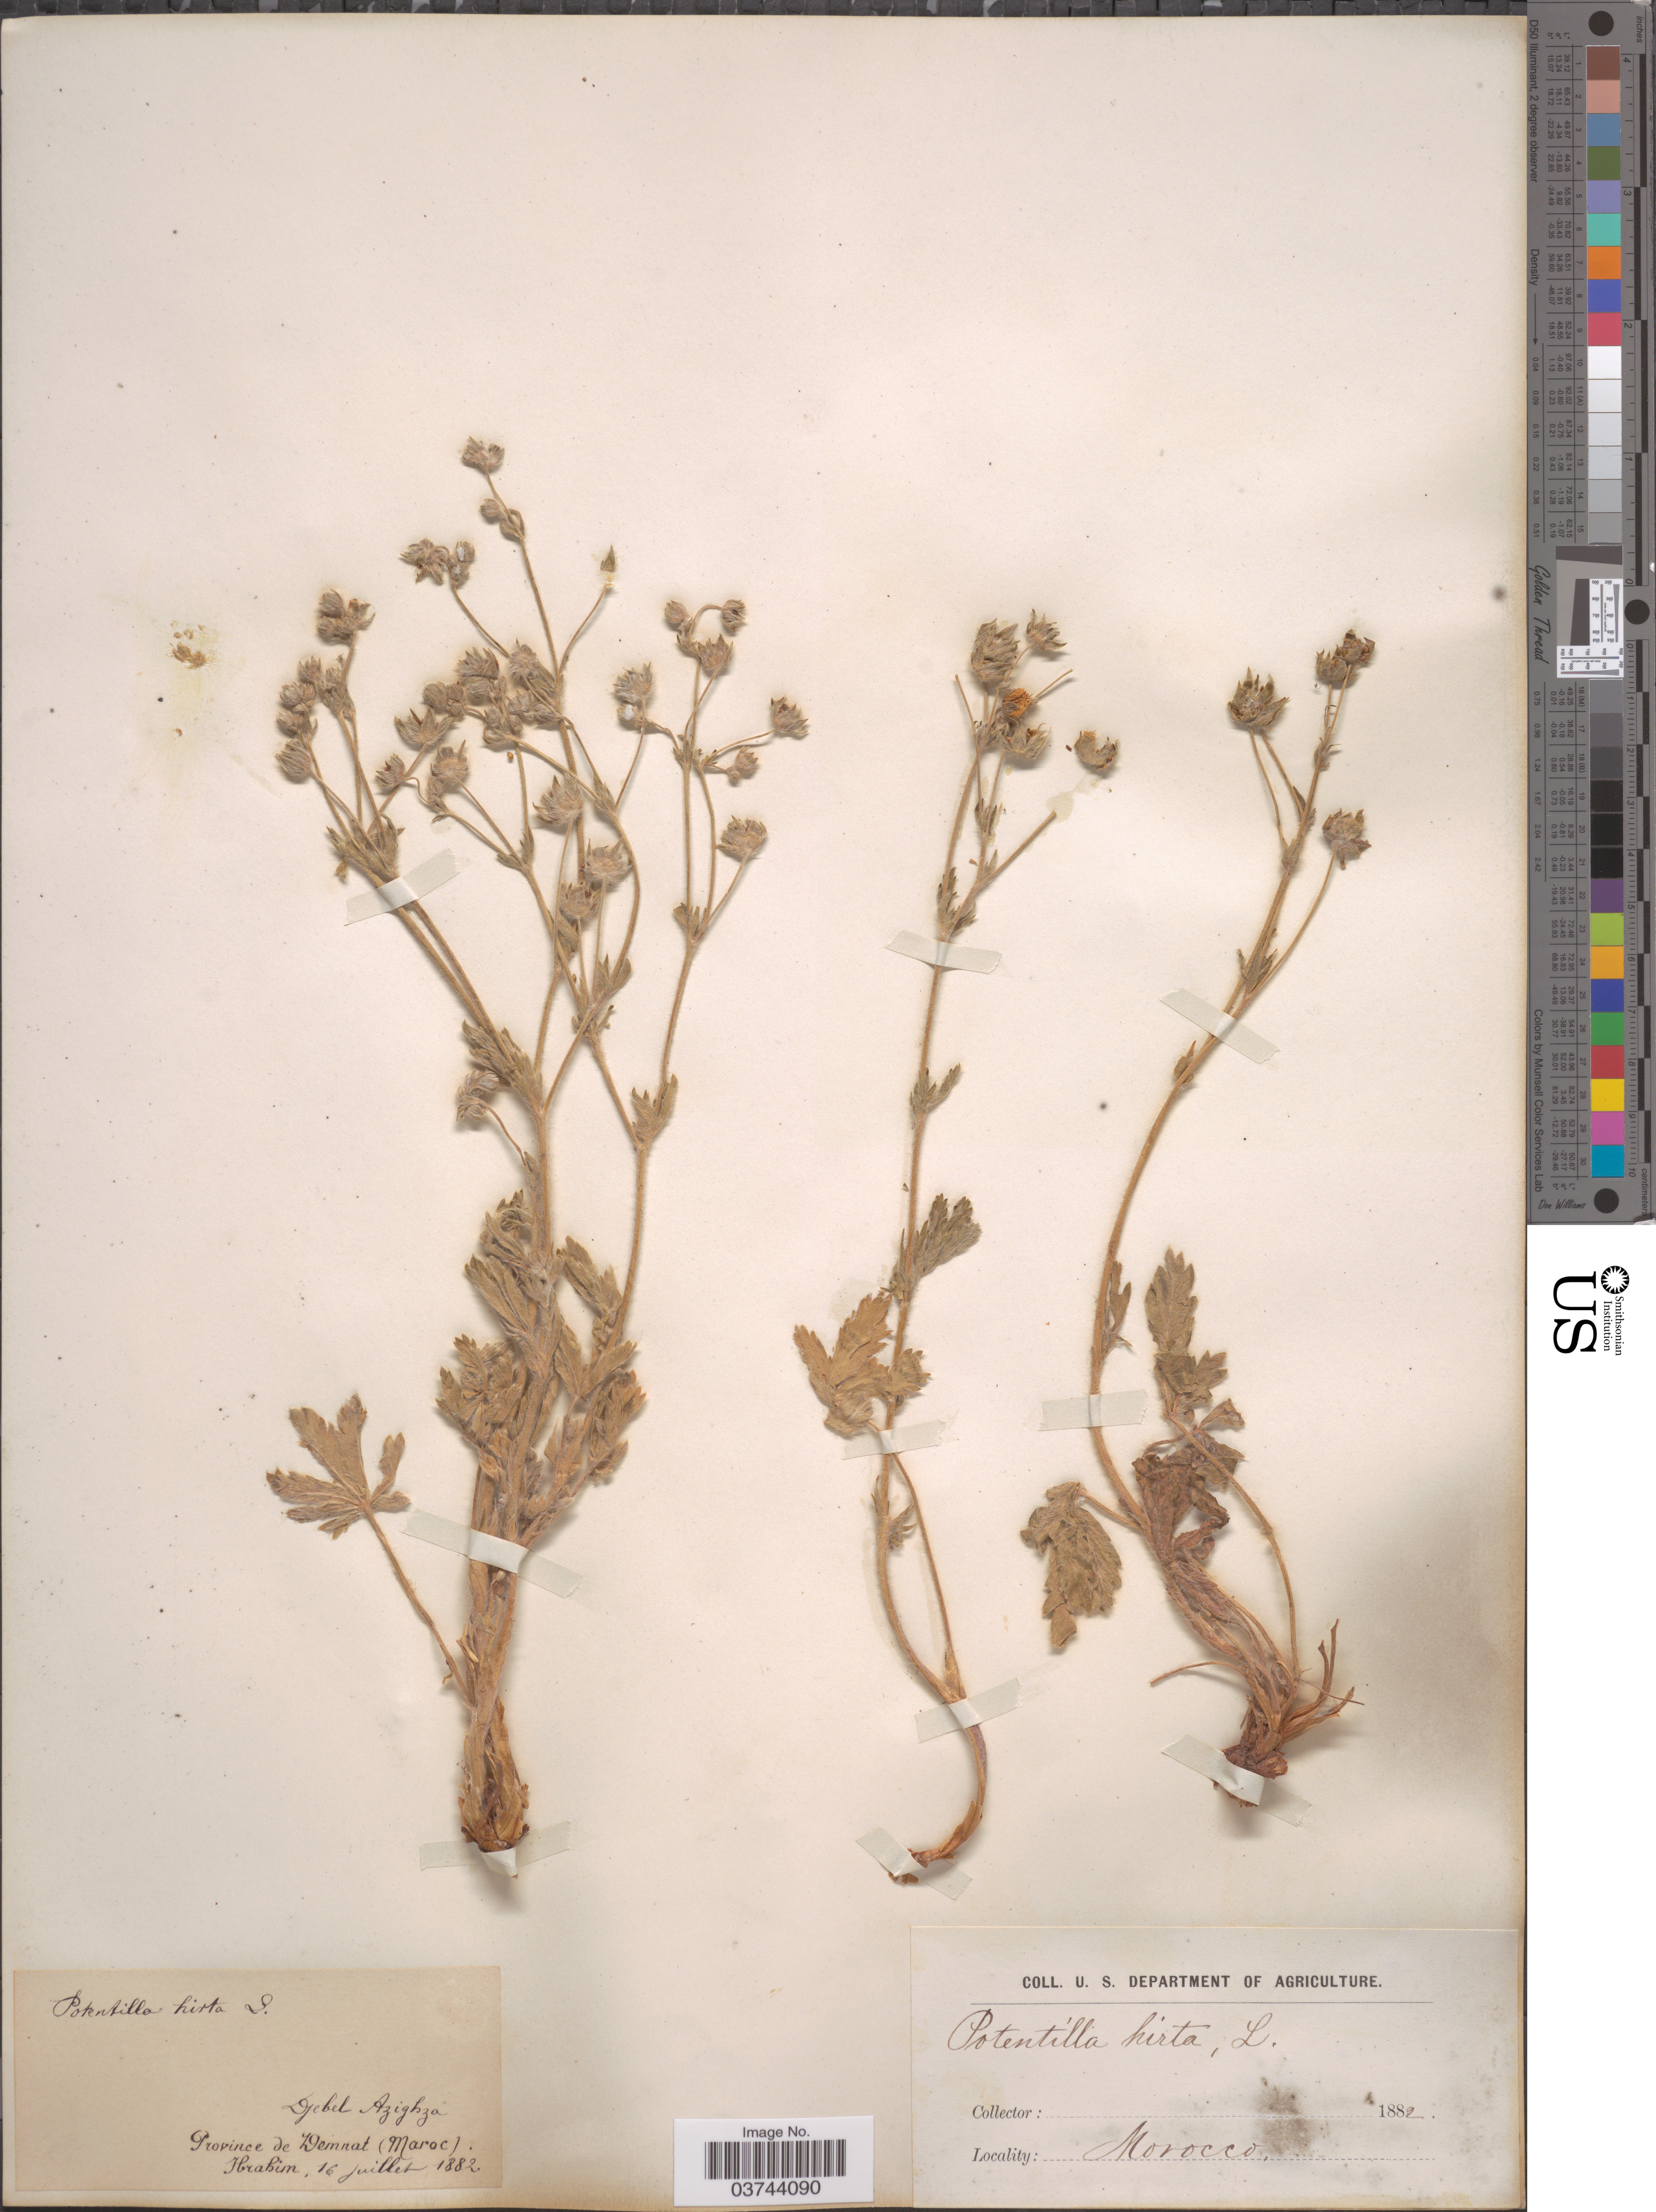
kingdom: Plantae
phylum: Tracheophyta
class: Magnoliopsida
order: Rosales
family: Rosaceae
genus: Potentilla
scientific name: Potentilla hirta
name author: L.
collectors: -. Ibrahim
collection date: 1882-07-16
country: Morocco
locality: Djebel Azighza. Province de Demnat (Maroc).